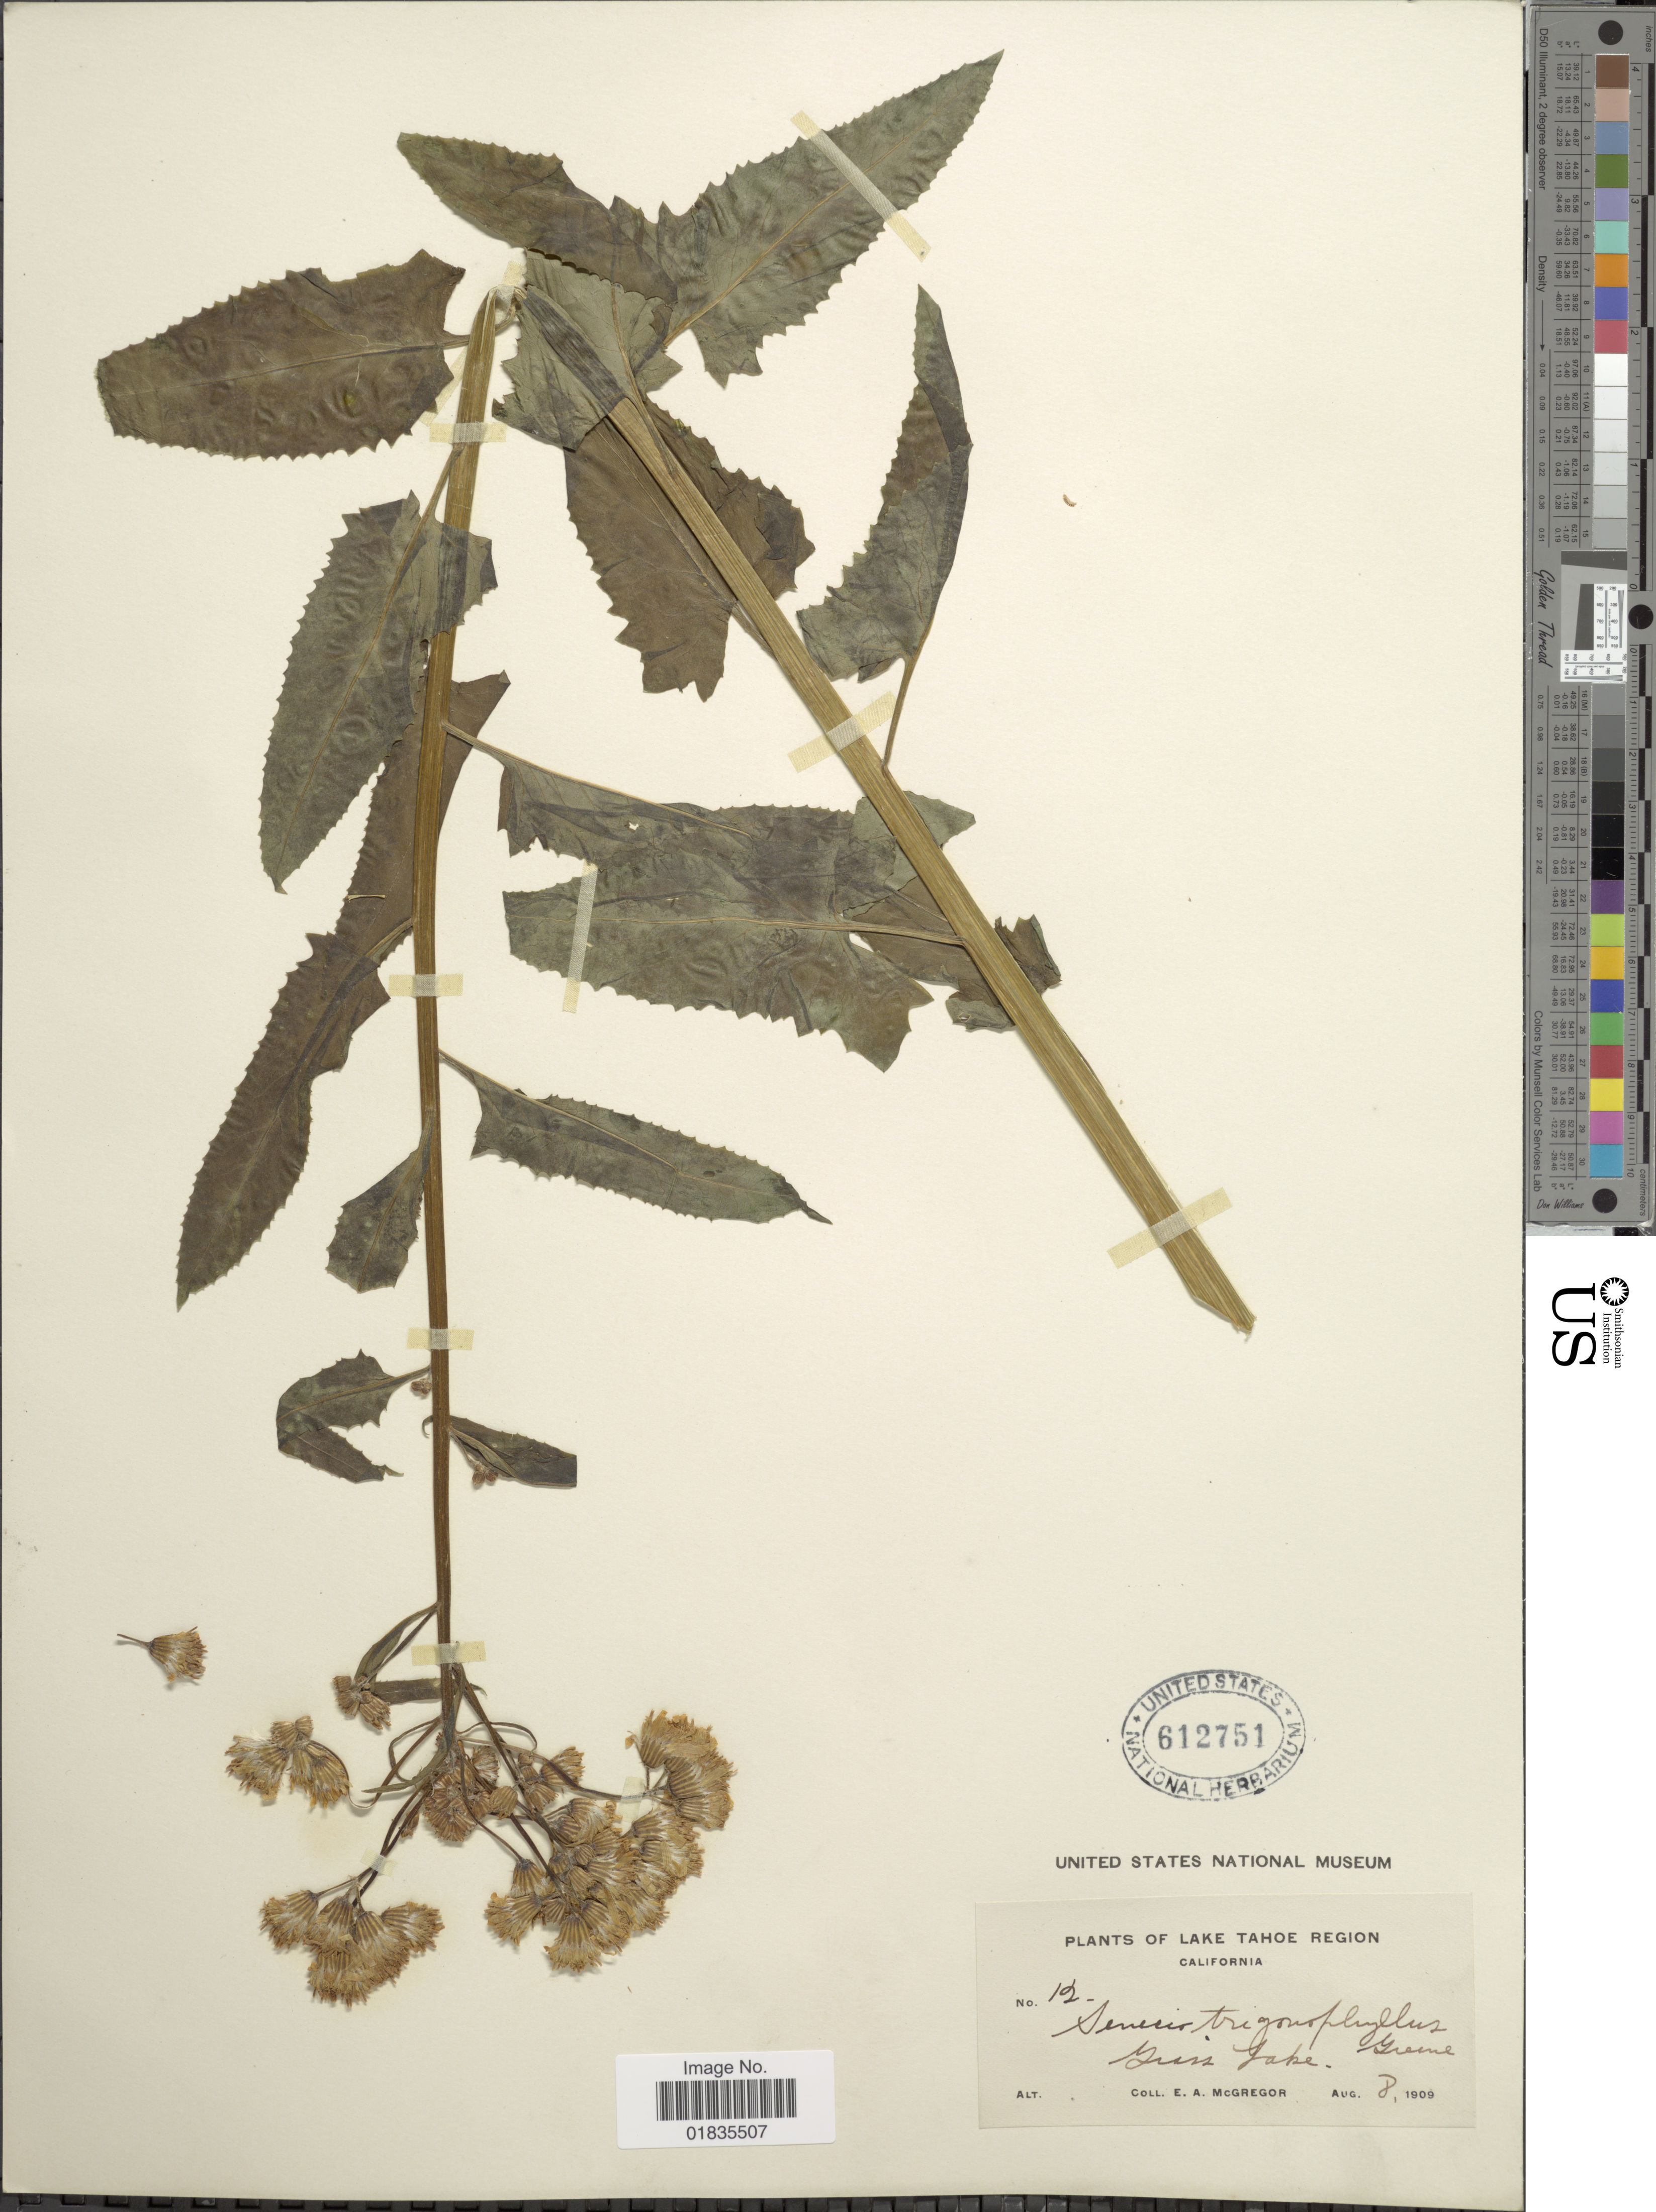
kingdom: Plantae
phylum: Tracheophyta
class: Magnoliopsida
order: Asterales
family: Asteraceae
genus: Senecio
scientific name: Senecio triangularis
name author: Hook.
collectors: E. A. McGregor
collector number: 12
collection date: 1909-08-08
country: United States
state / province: California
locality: Lake Tahoe Region, Grass Lake.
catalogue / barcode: US 612751